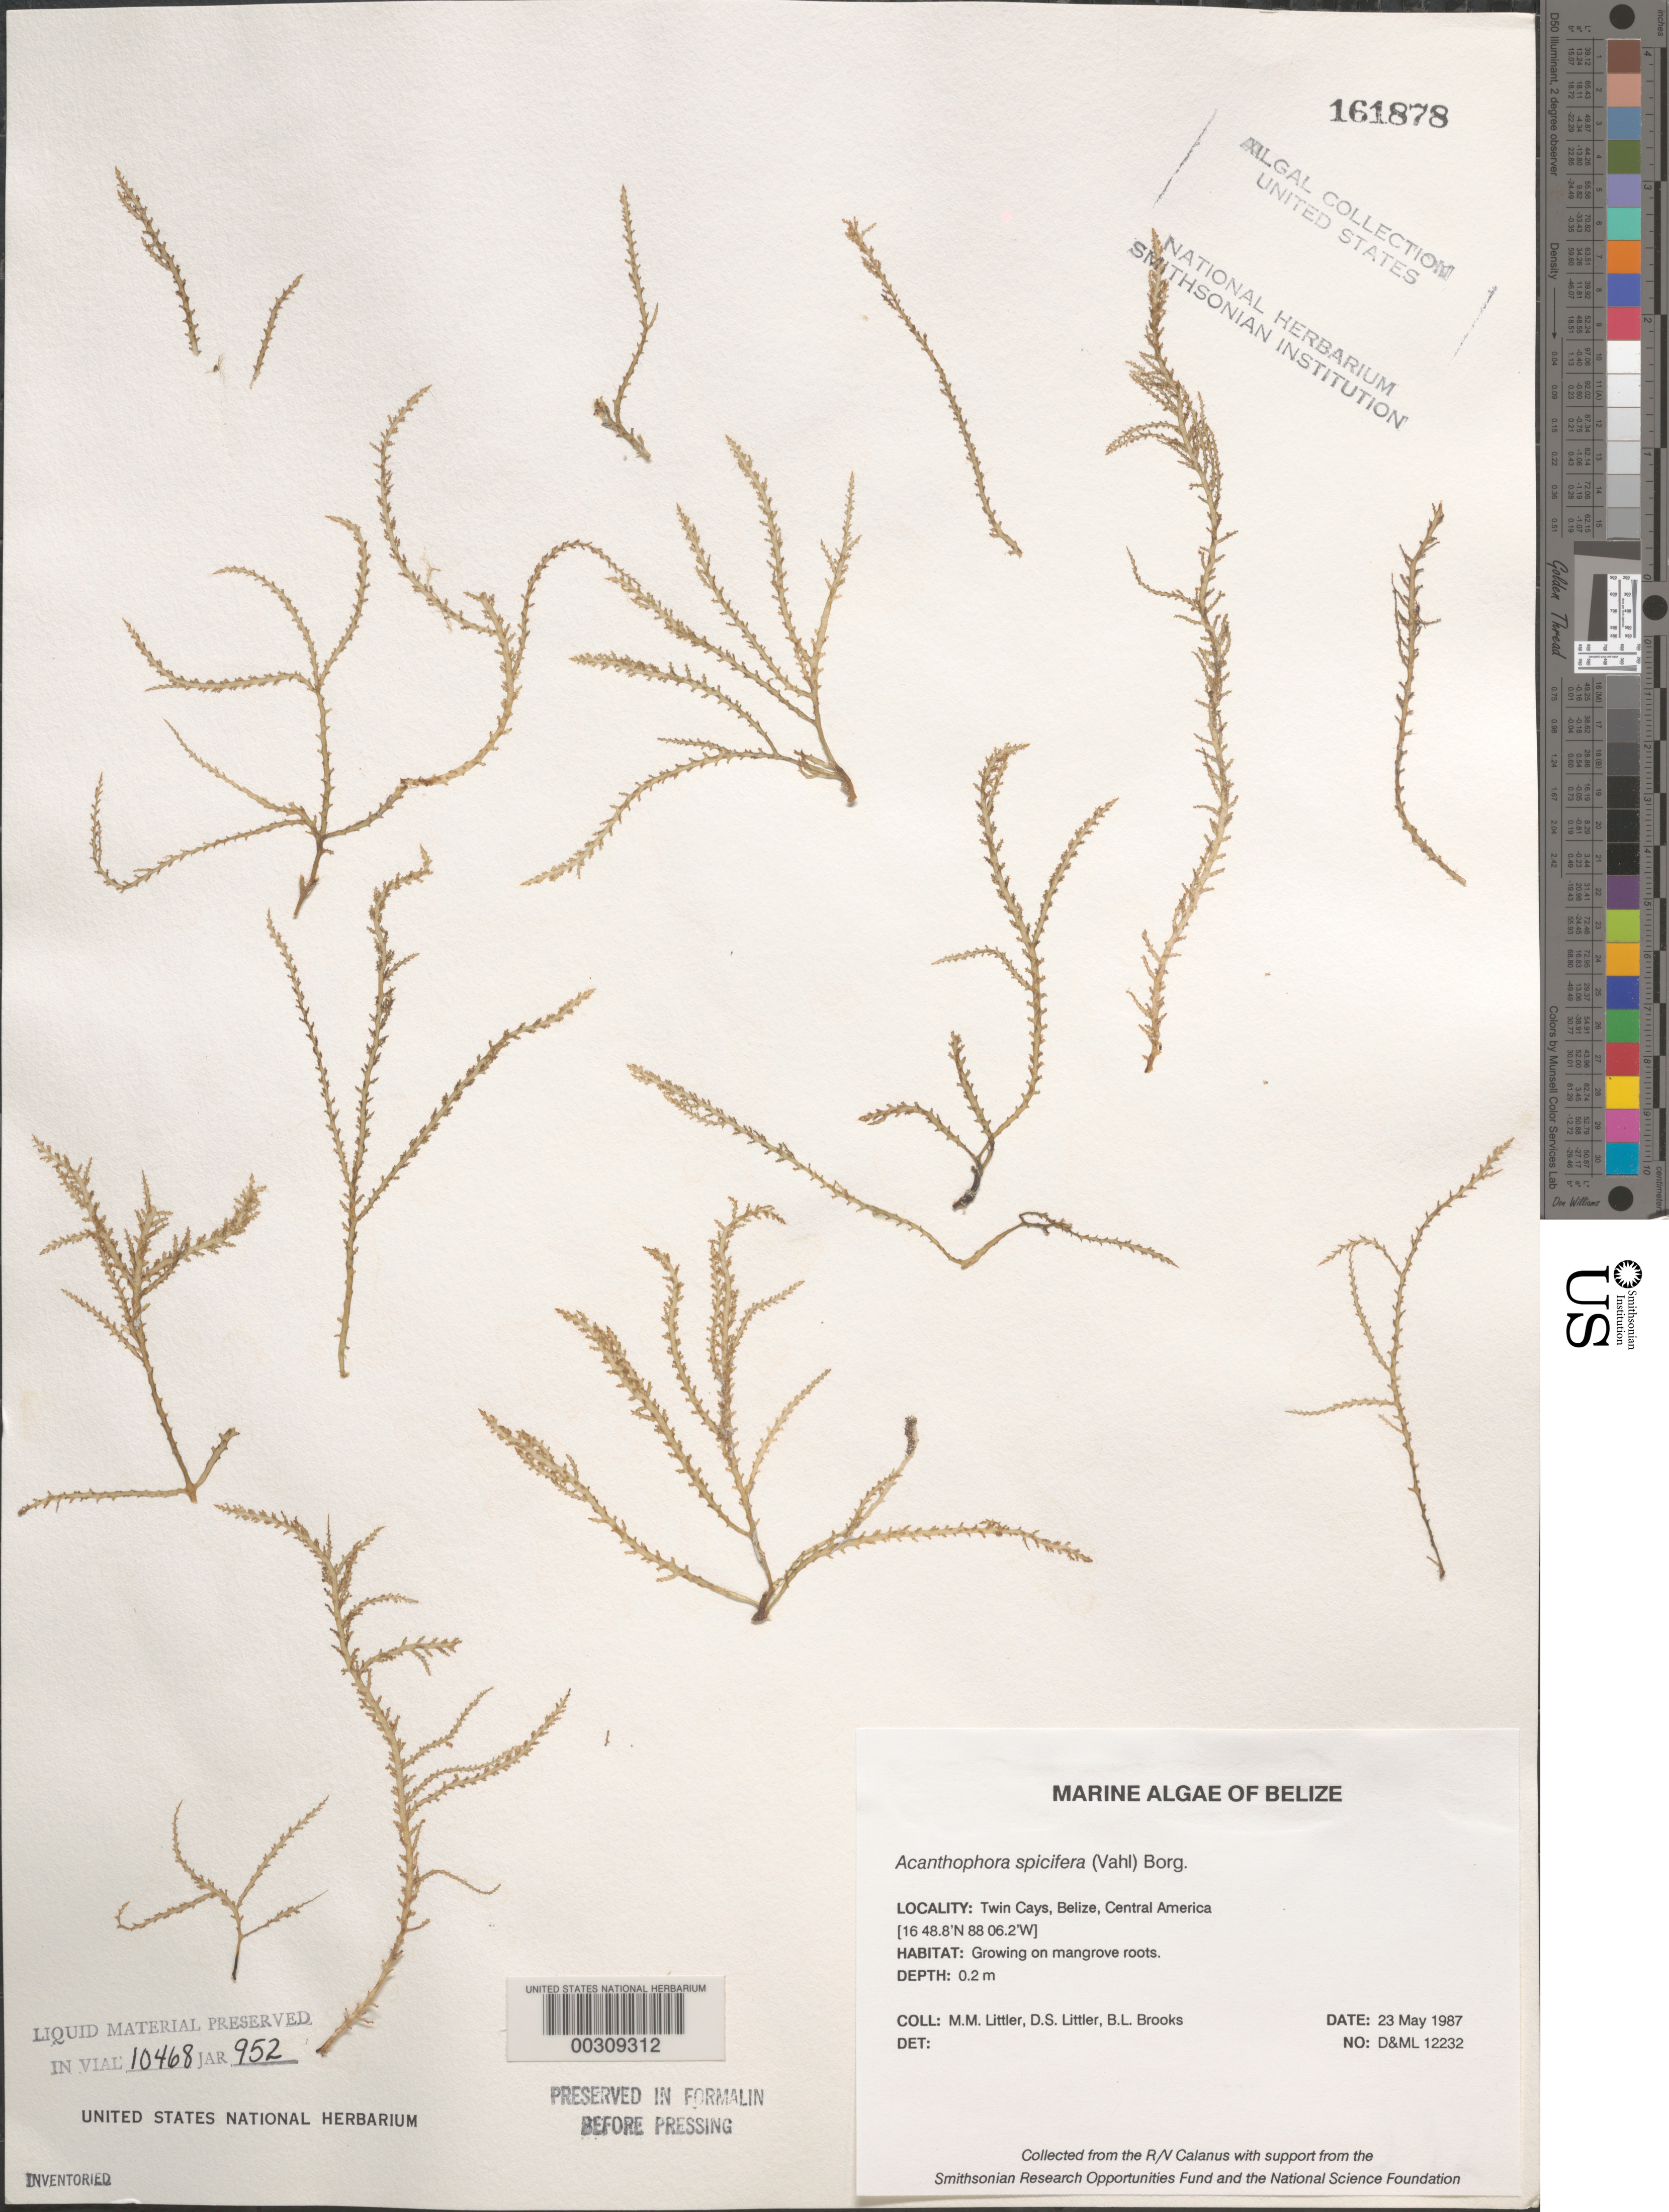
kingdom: Plantae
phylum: Rhodophyta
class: Florideophyceae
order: Ceramiales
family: Rhodomelaceae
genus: Acanthophora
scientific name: Acanthophora spicifera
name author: (Vahl) Børgesen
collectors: M. M. Littler, D. S. Littler & B. Brooks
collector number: D&ML 12232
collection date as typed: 23 May 1987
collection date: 1987-05-23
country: Belize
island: Twin Cays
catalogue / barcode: US 161878